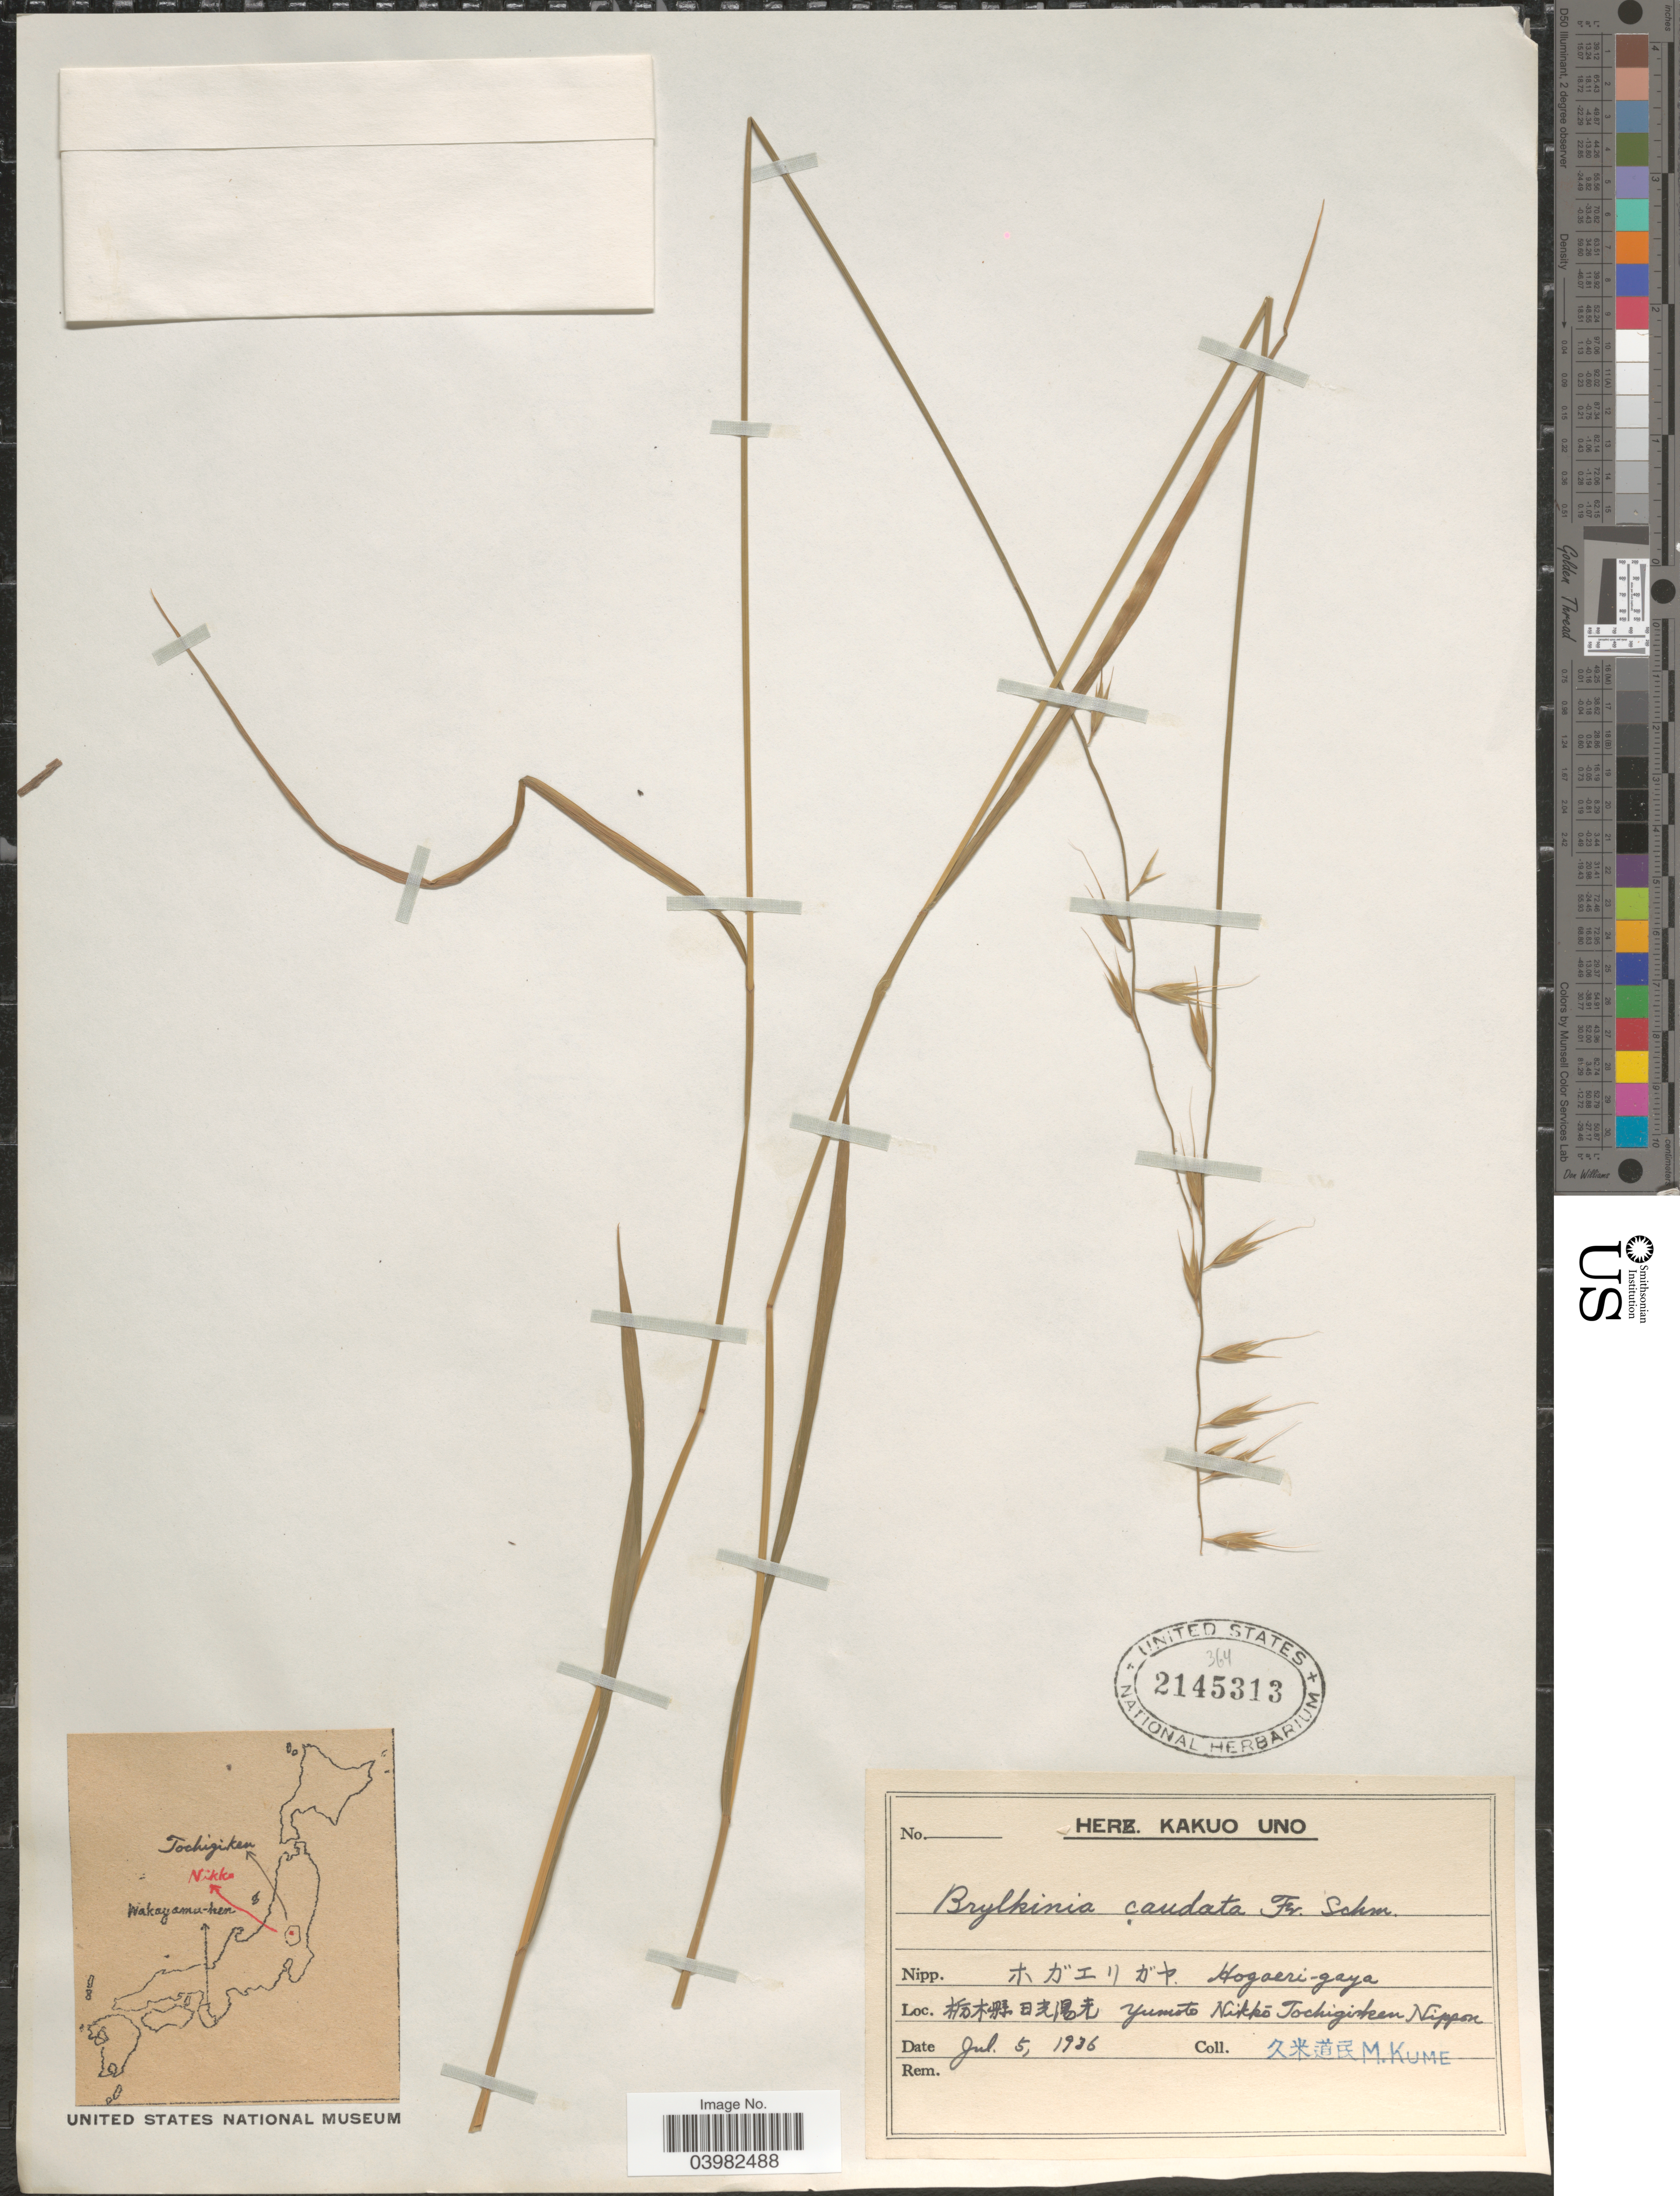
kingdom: Plantae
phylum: Tracheophyta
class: Liliopsida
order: Poales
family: Poaceae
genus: Brylkinia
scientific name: Brylkinia caudata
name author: (Munro) F. Schmidt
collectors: M. Kume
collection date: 1936-07-05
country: Japan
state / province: Totigi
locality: Yumoto Nikko Tochigi-ken Nippon.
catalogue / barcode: US 2145313